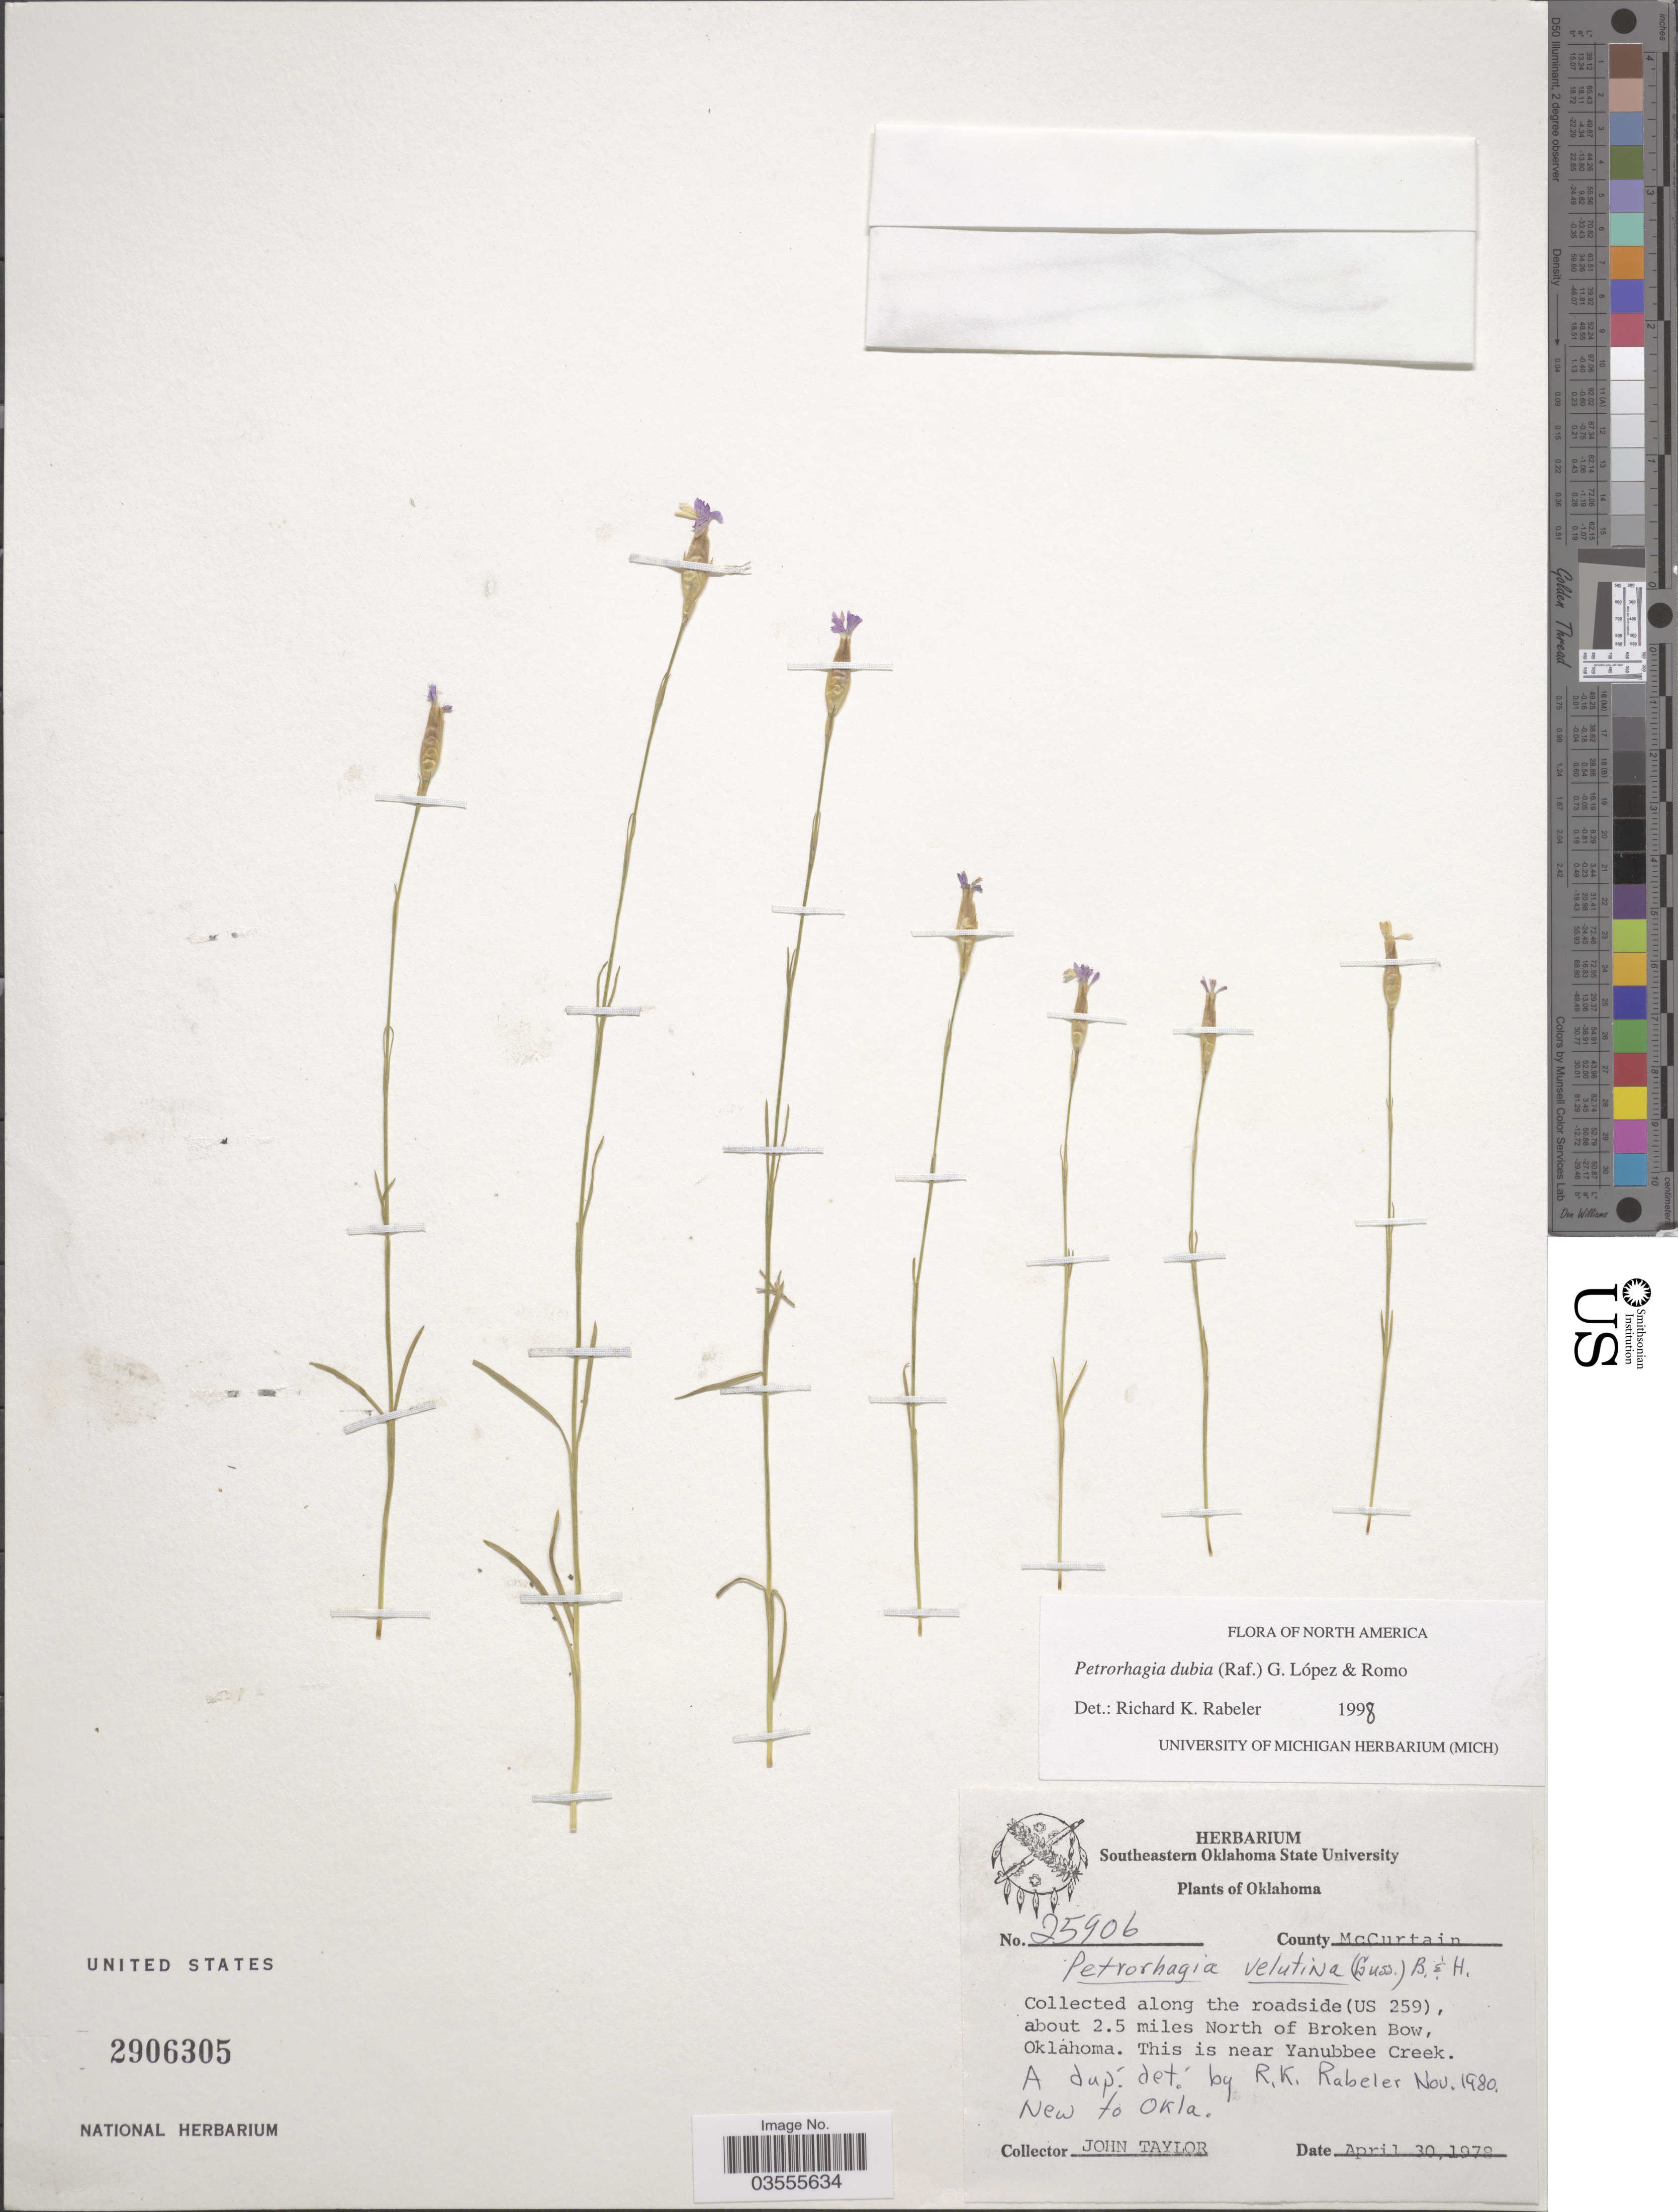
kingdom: Plantae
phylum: Tracheophyta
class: Magnoliopsida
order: Caryophyllales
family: Caryophyllaceae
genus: Petrorhagia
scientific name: Petrorhagia dubia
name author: (Raf.) López & Romo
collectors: J. Taylor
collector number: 25906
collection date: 1978-04-30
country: United States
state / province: Oklahoma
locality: Along the roadside (US 259), about 2.5 miles North of Broken Bow. This is near Yanubbee Creek. County McCurtain.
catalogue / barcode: US 2906305